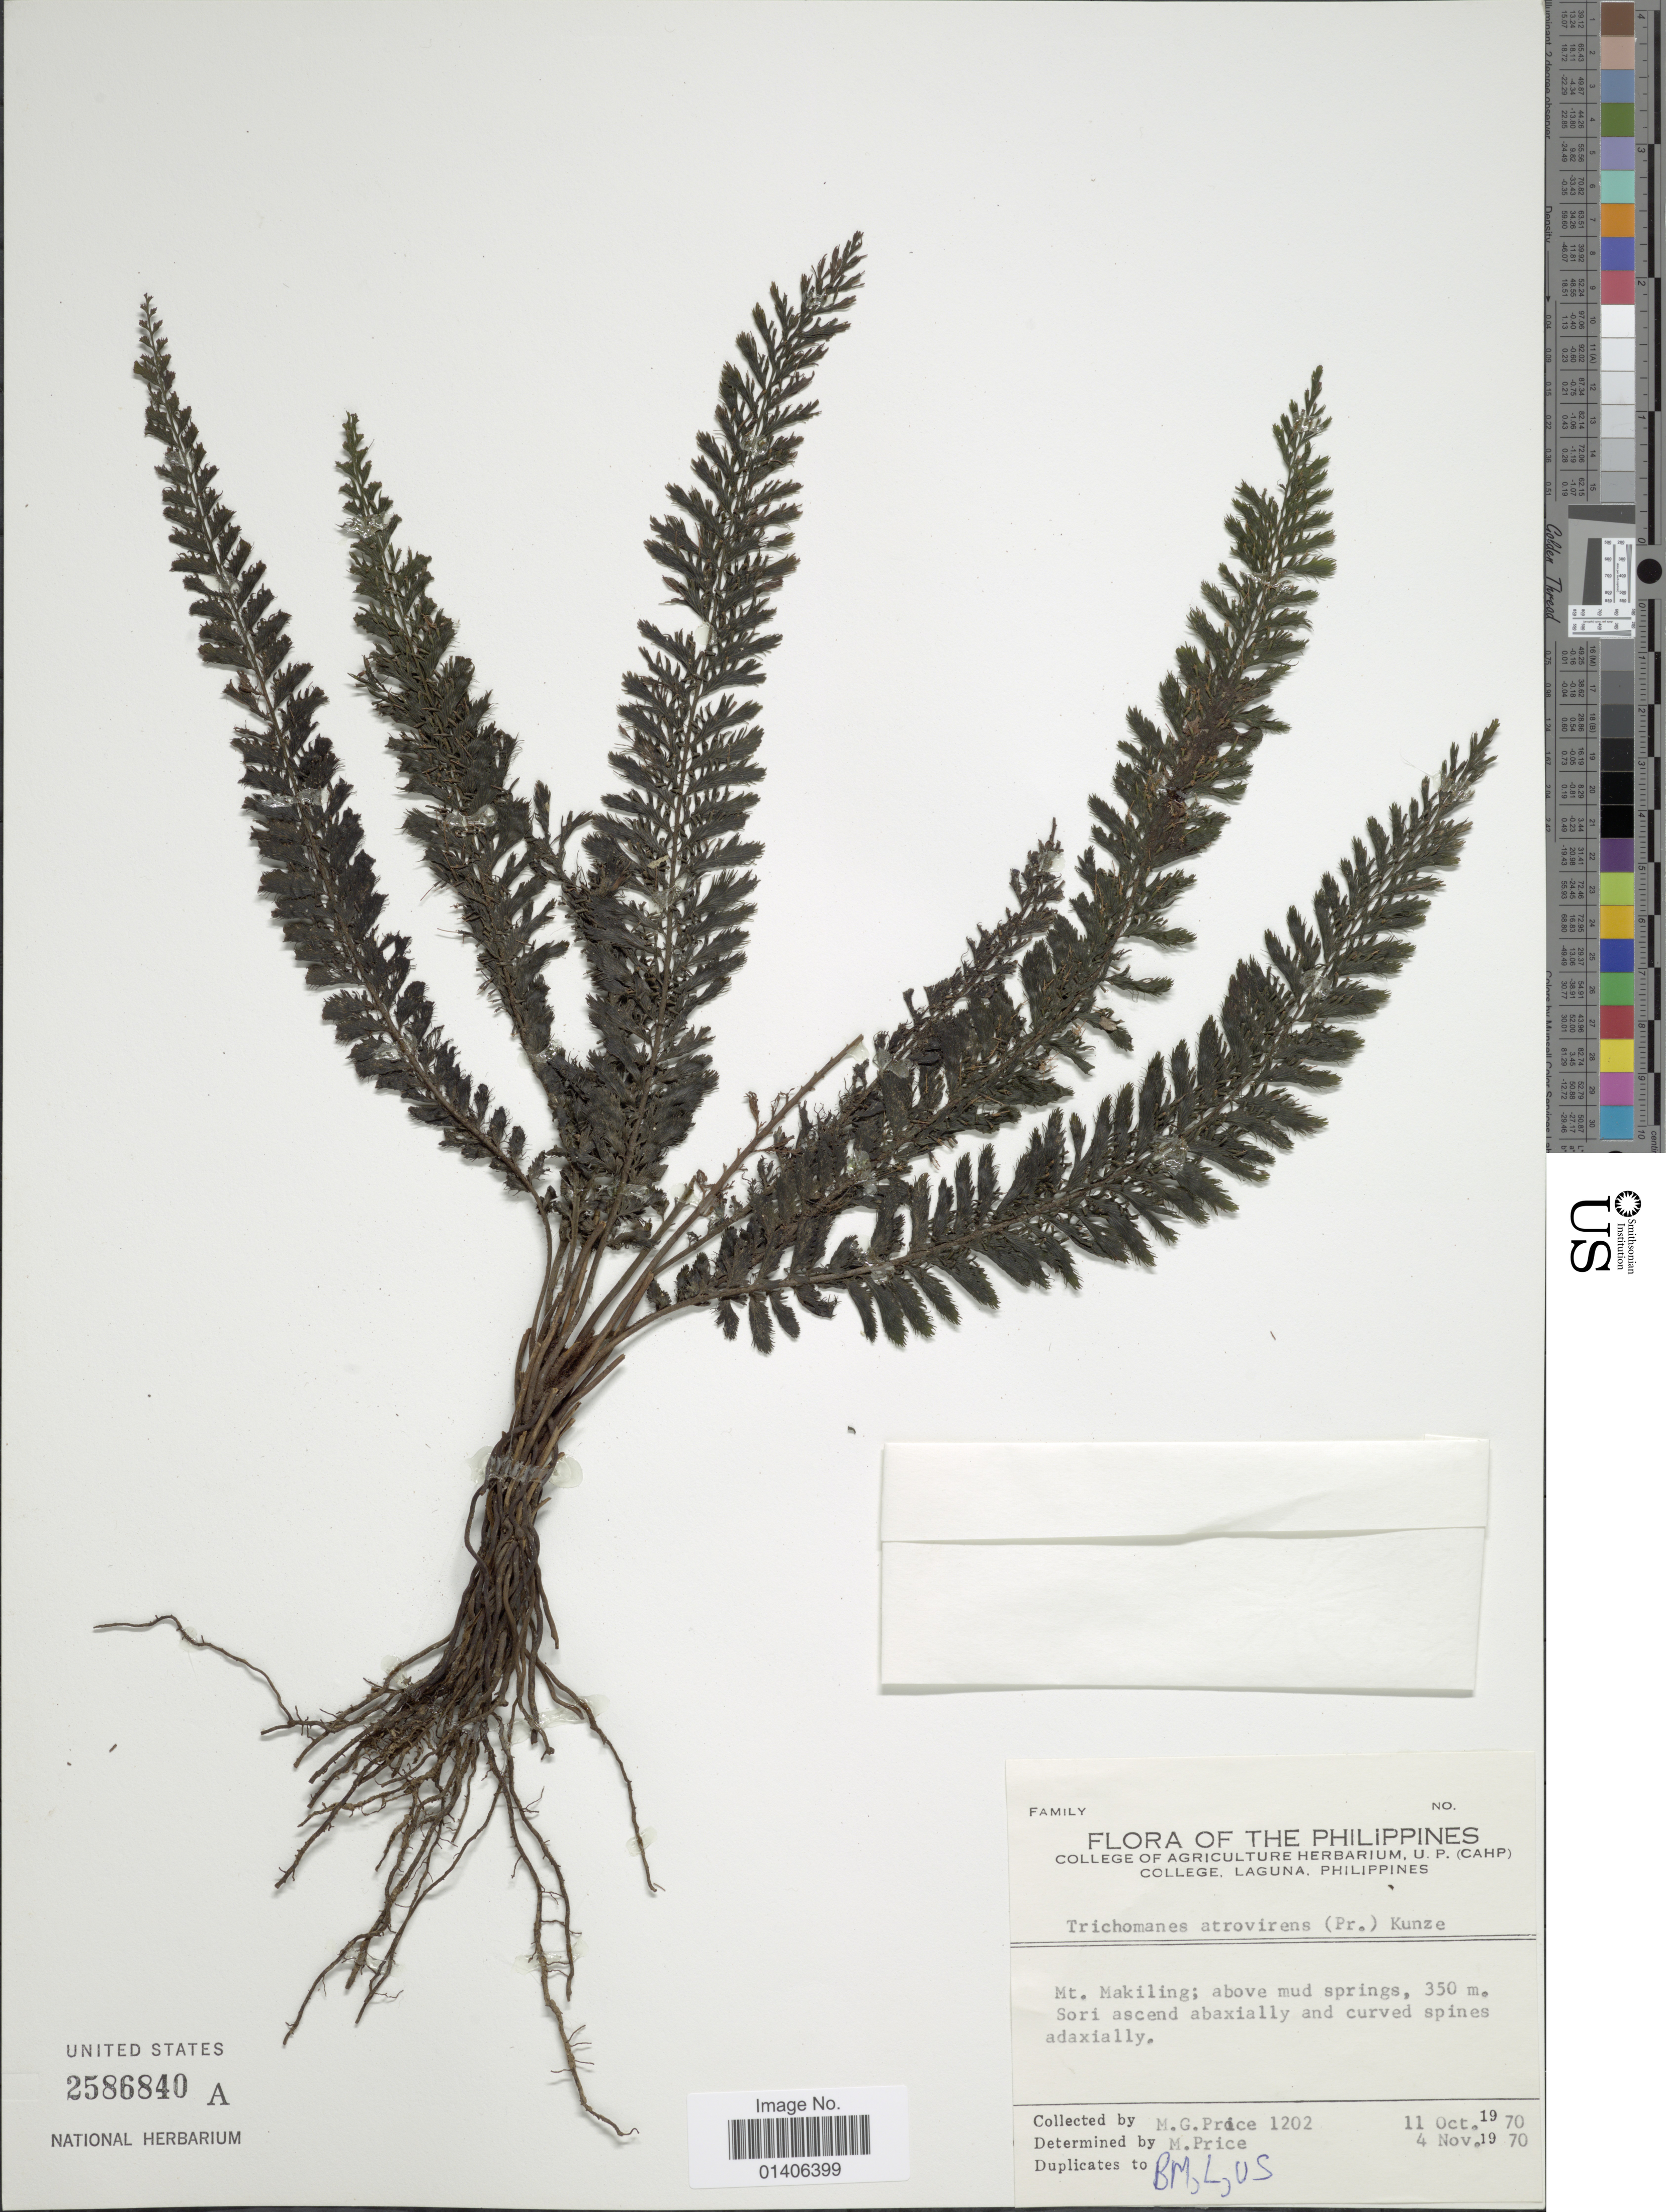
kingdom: Plantae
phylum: Tracheophyta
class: Polypodiopsida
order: Hymenophyllales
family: Hymenophyllaceae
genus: Cephalomanes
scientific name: Cephalomanes atrovirens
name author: C. Presl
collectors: M. G. Price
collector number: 1202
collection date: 1970-10-11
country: Philippines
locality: Mt Makiling; above mud springs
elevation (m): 350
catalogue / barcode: US 2586840A